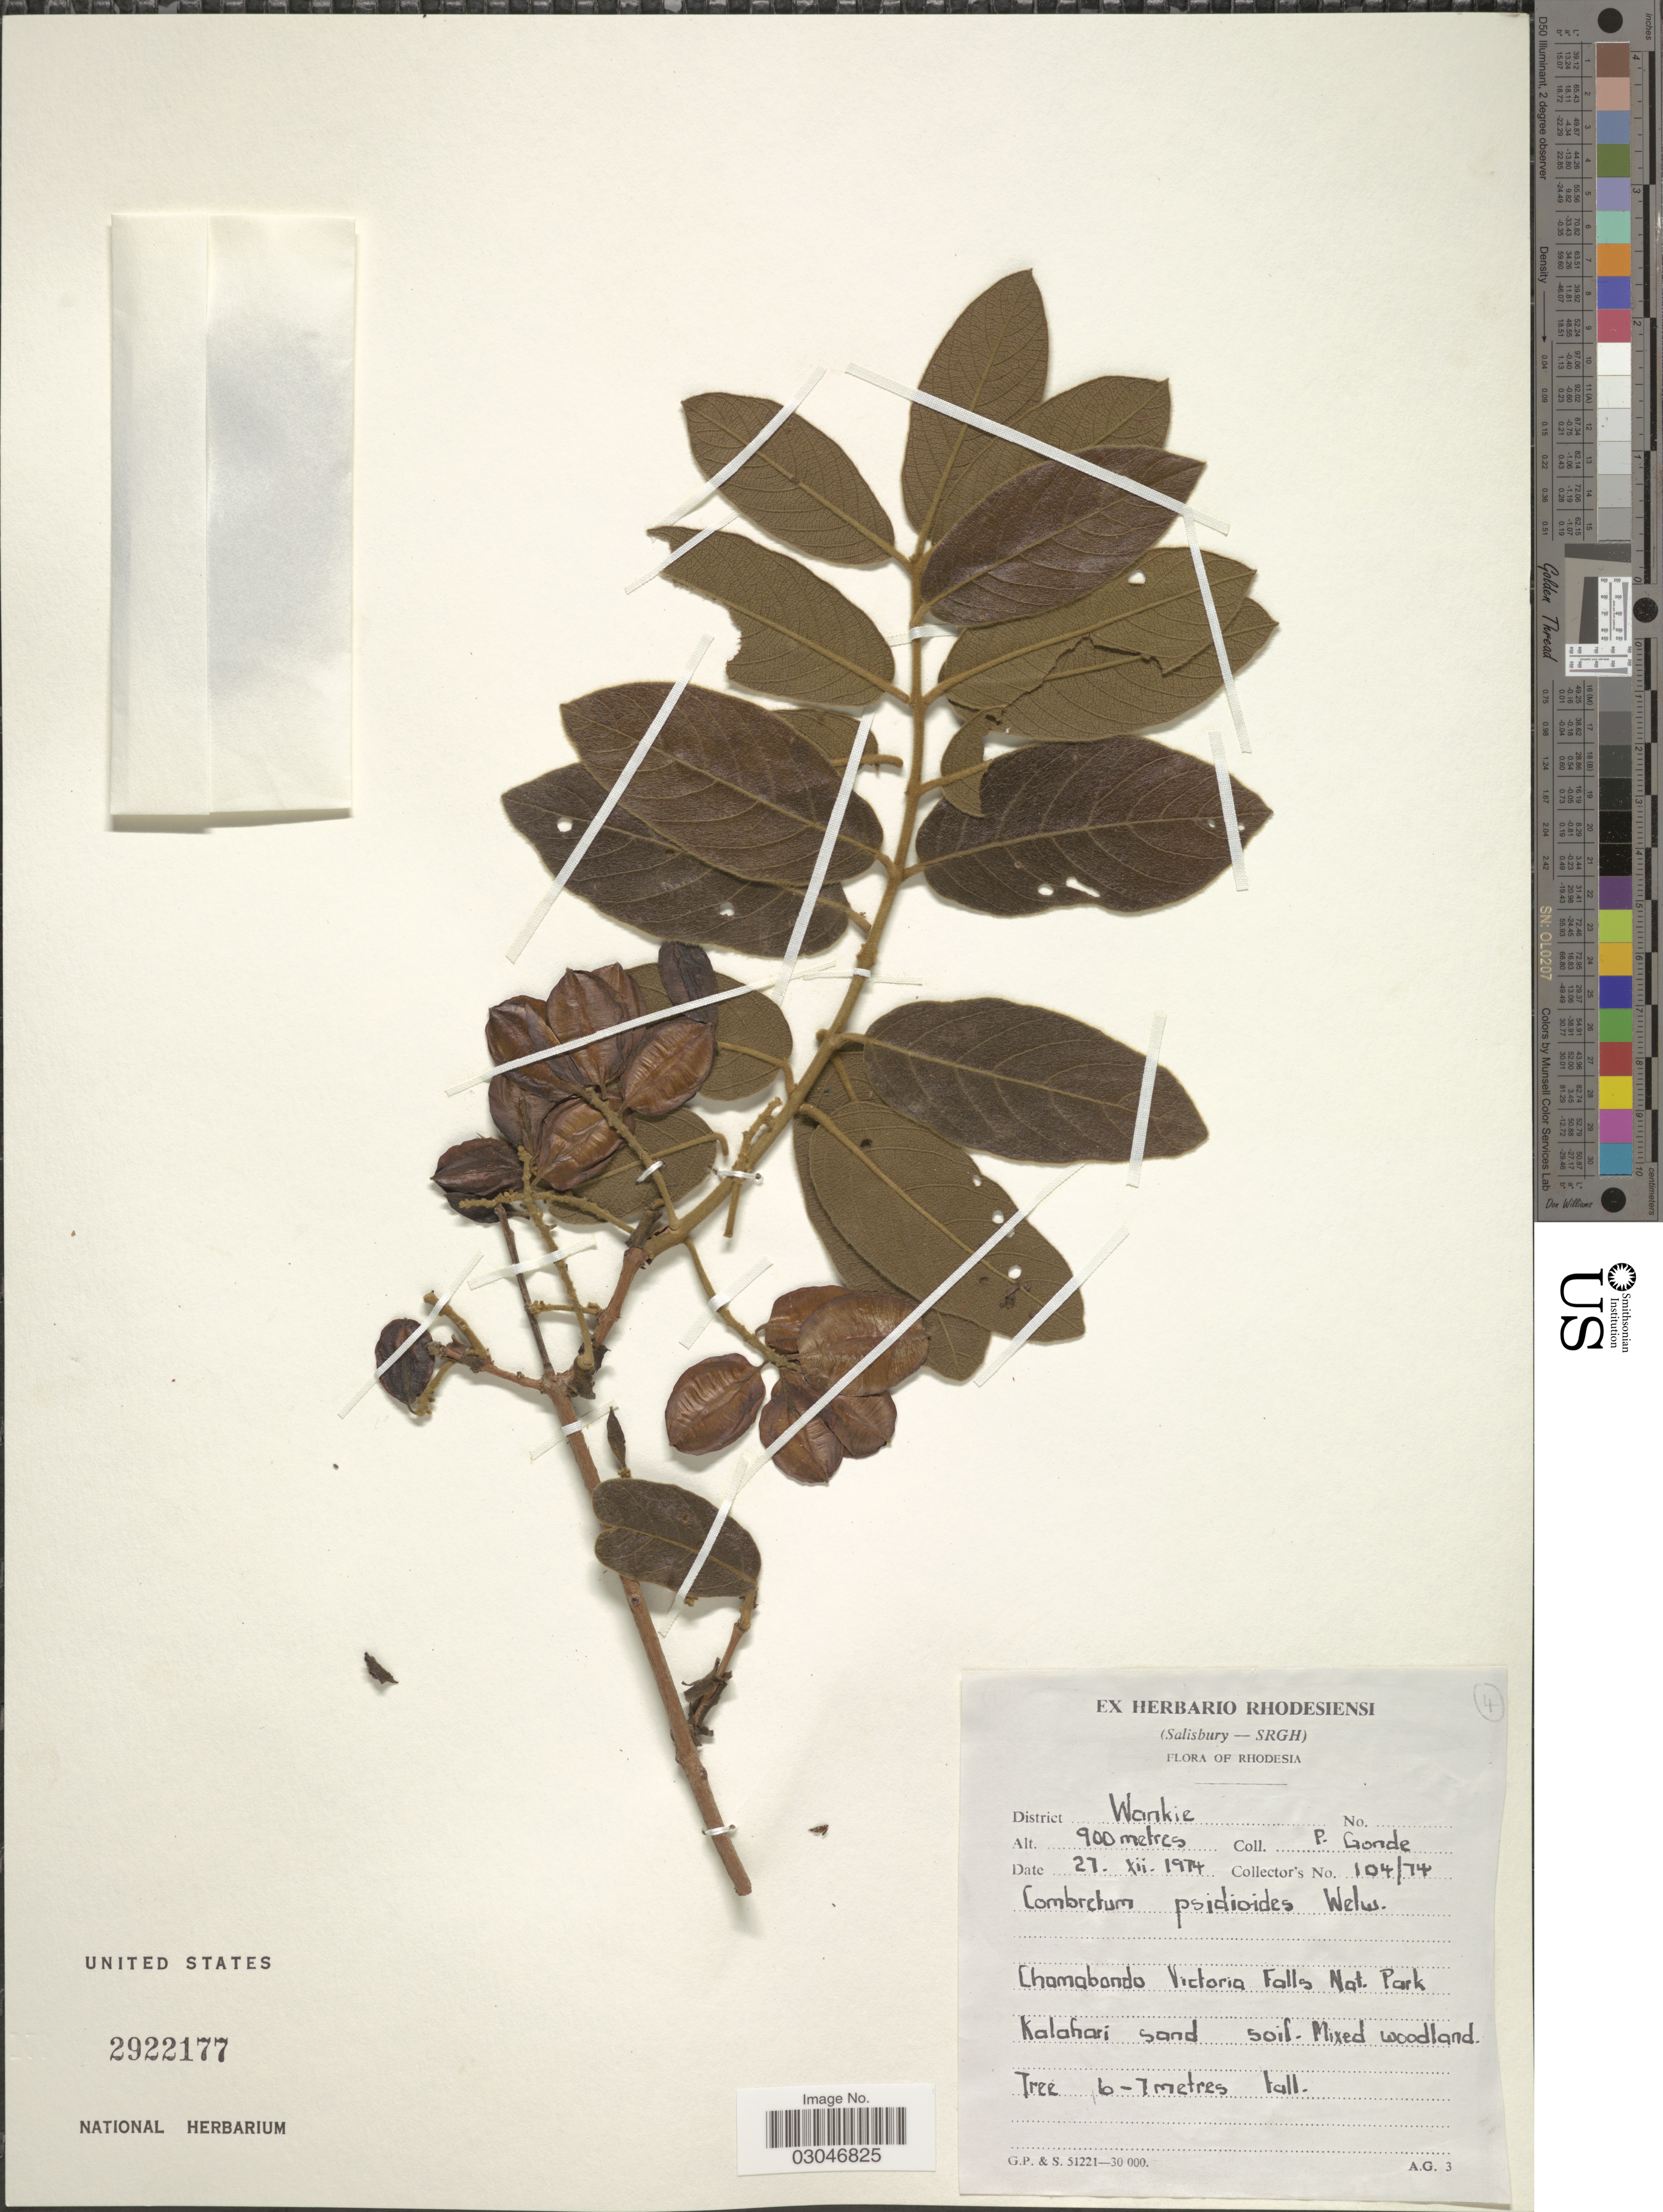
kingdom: Plantae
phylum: Tracheophyta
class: Magnoliopsida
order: Myrtales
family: Combretaceae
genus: Combretum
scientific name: Combretum psidioides subsp. psidioides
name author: Welw.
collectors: P. Gonde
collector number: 104/74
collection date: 1974-12-27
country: Zimbabwe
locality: Rhodesia. District Wankie. Chamabondo Victoria Falls Nat. Park. Kalahari sand soil.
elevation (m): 900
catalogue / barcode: US 2922177